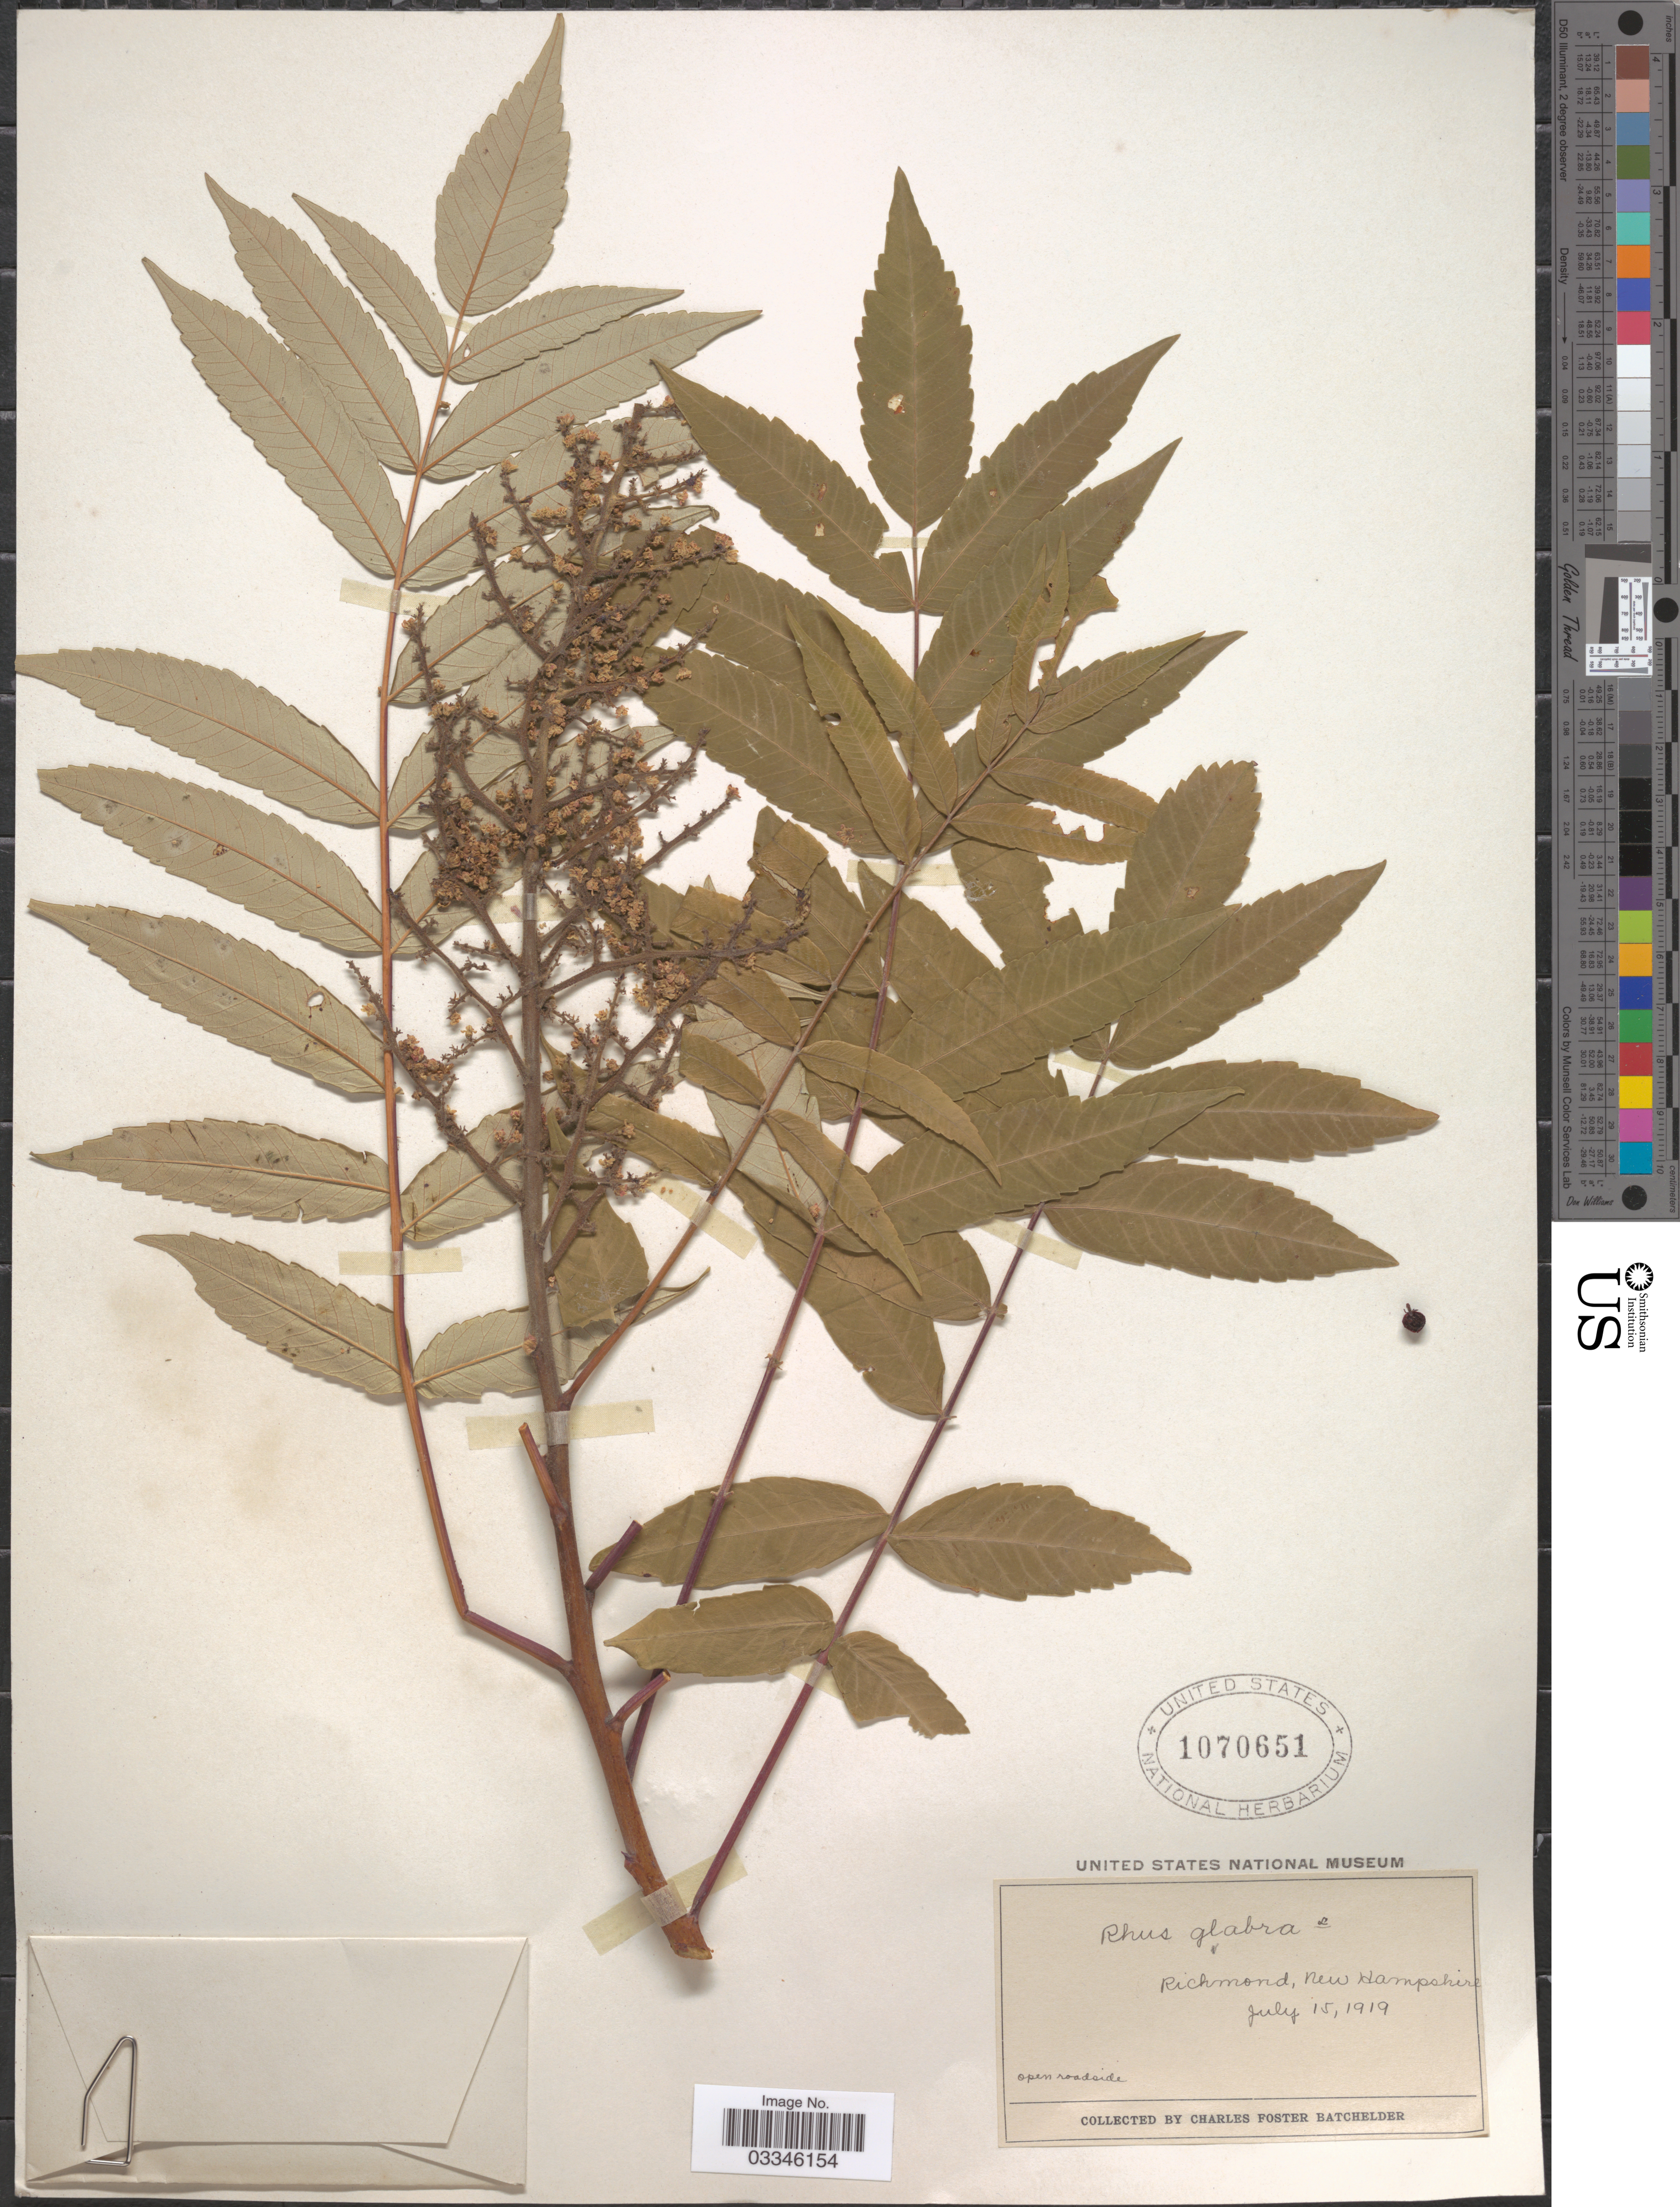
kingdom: Plantae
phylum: Tracheophyta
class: Magnoliopsida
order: Sapindales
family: Anacardiaceae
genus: Rhus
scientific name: Rhus glabra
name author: L.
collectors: C. Batchelder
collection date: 1919-07-15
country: United States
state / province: New Hampshire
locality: Richmond.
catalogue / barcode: US 1070651